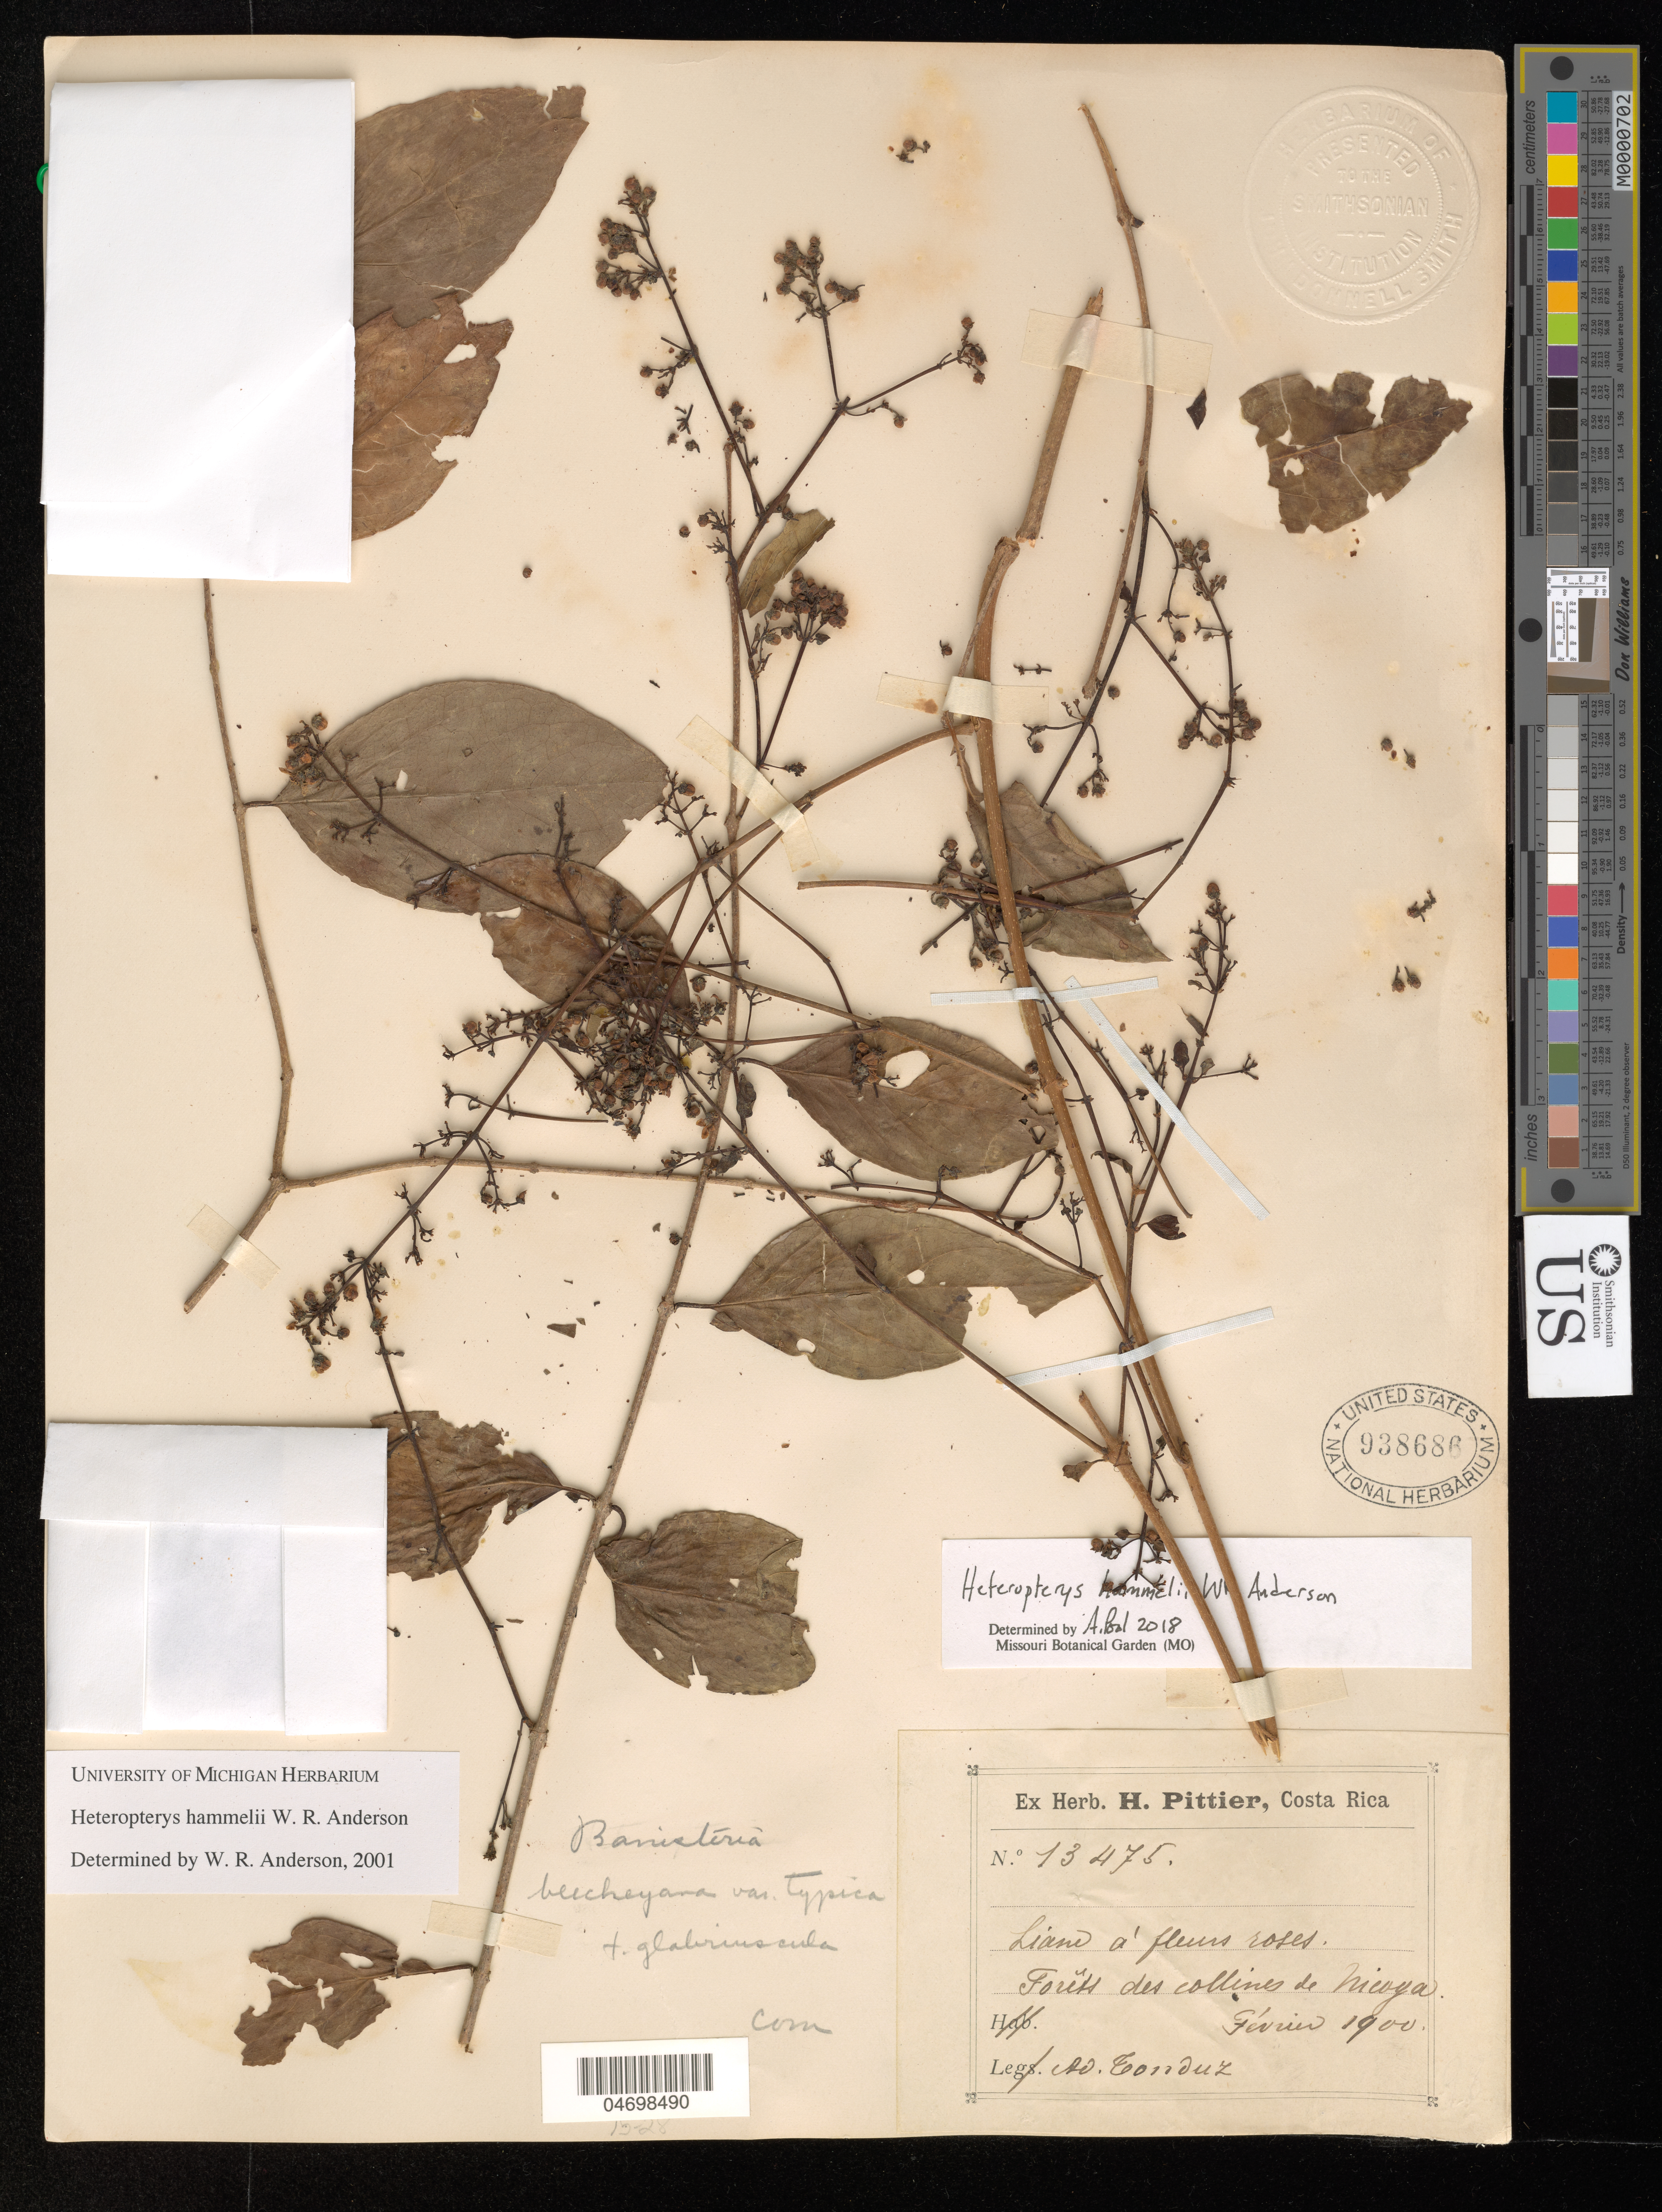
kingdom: Plantae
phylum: Tracheophyta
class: Magnoliopsida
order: Malpighiales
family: Malpighiaceae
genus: Heteropterys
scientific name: Heteropterys hammelii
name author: W.R. Anderson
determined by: Pool, A., (MO), Missouri Botanical Garden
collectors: H. F. Pittier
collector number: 13475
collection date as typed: Feb 1900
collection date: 1900-02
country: Costa Rica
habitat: Forets de collines de Nicoga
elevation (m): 200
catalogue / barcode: US 938686